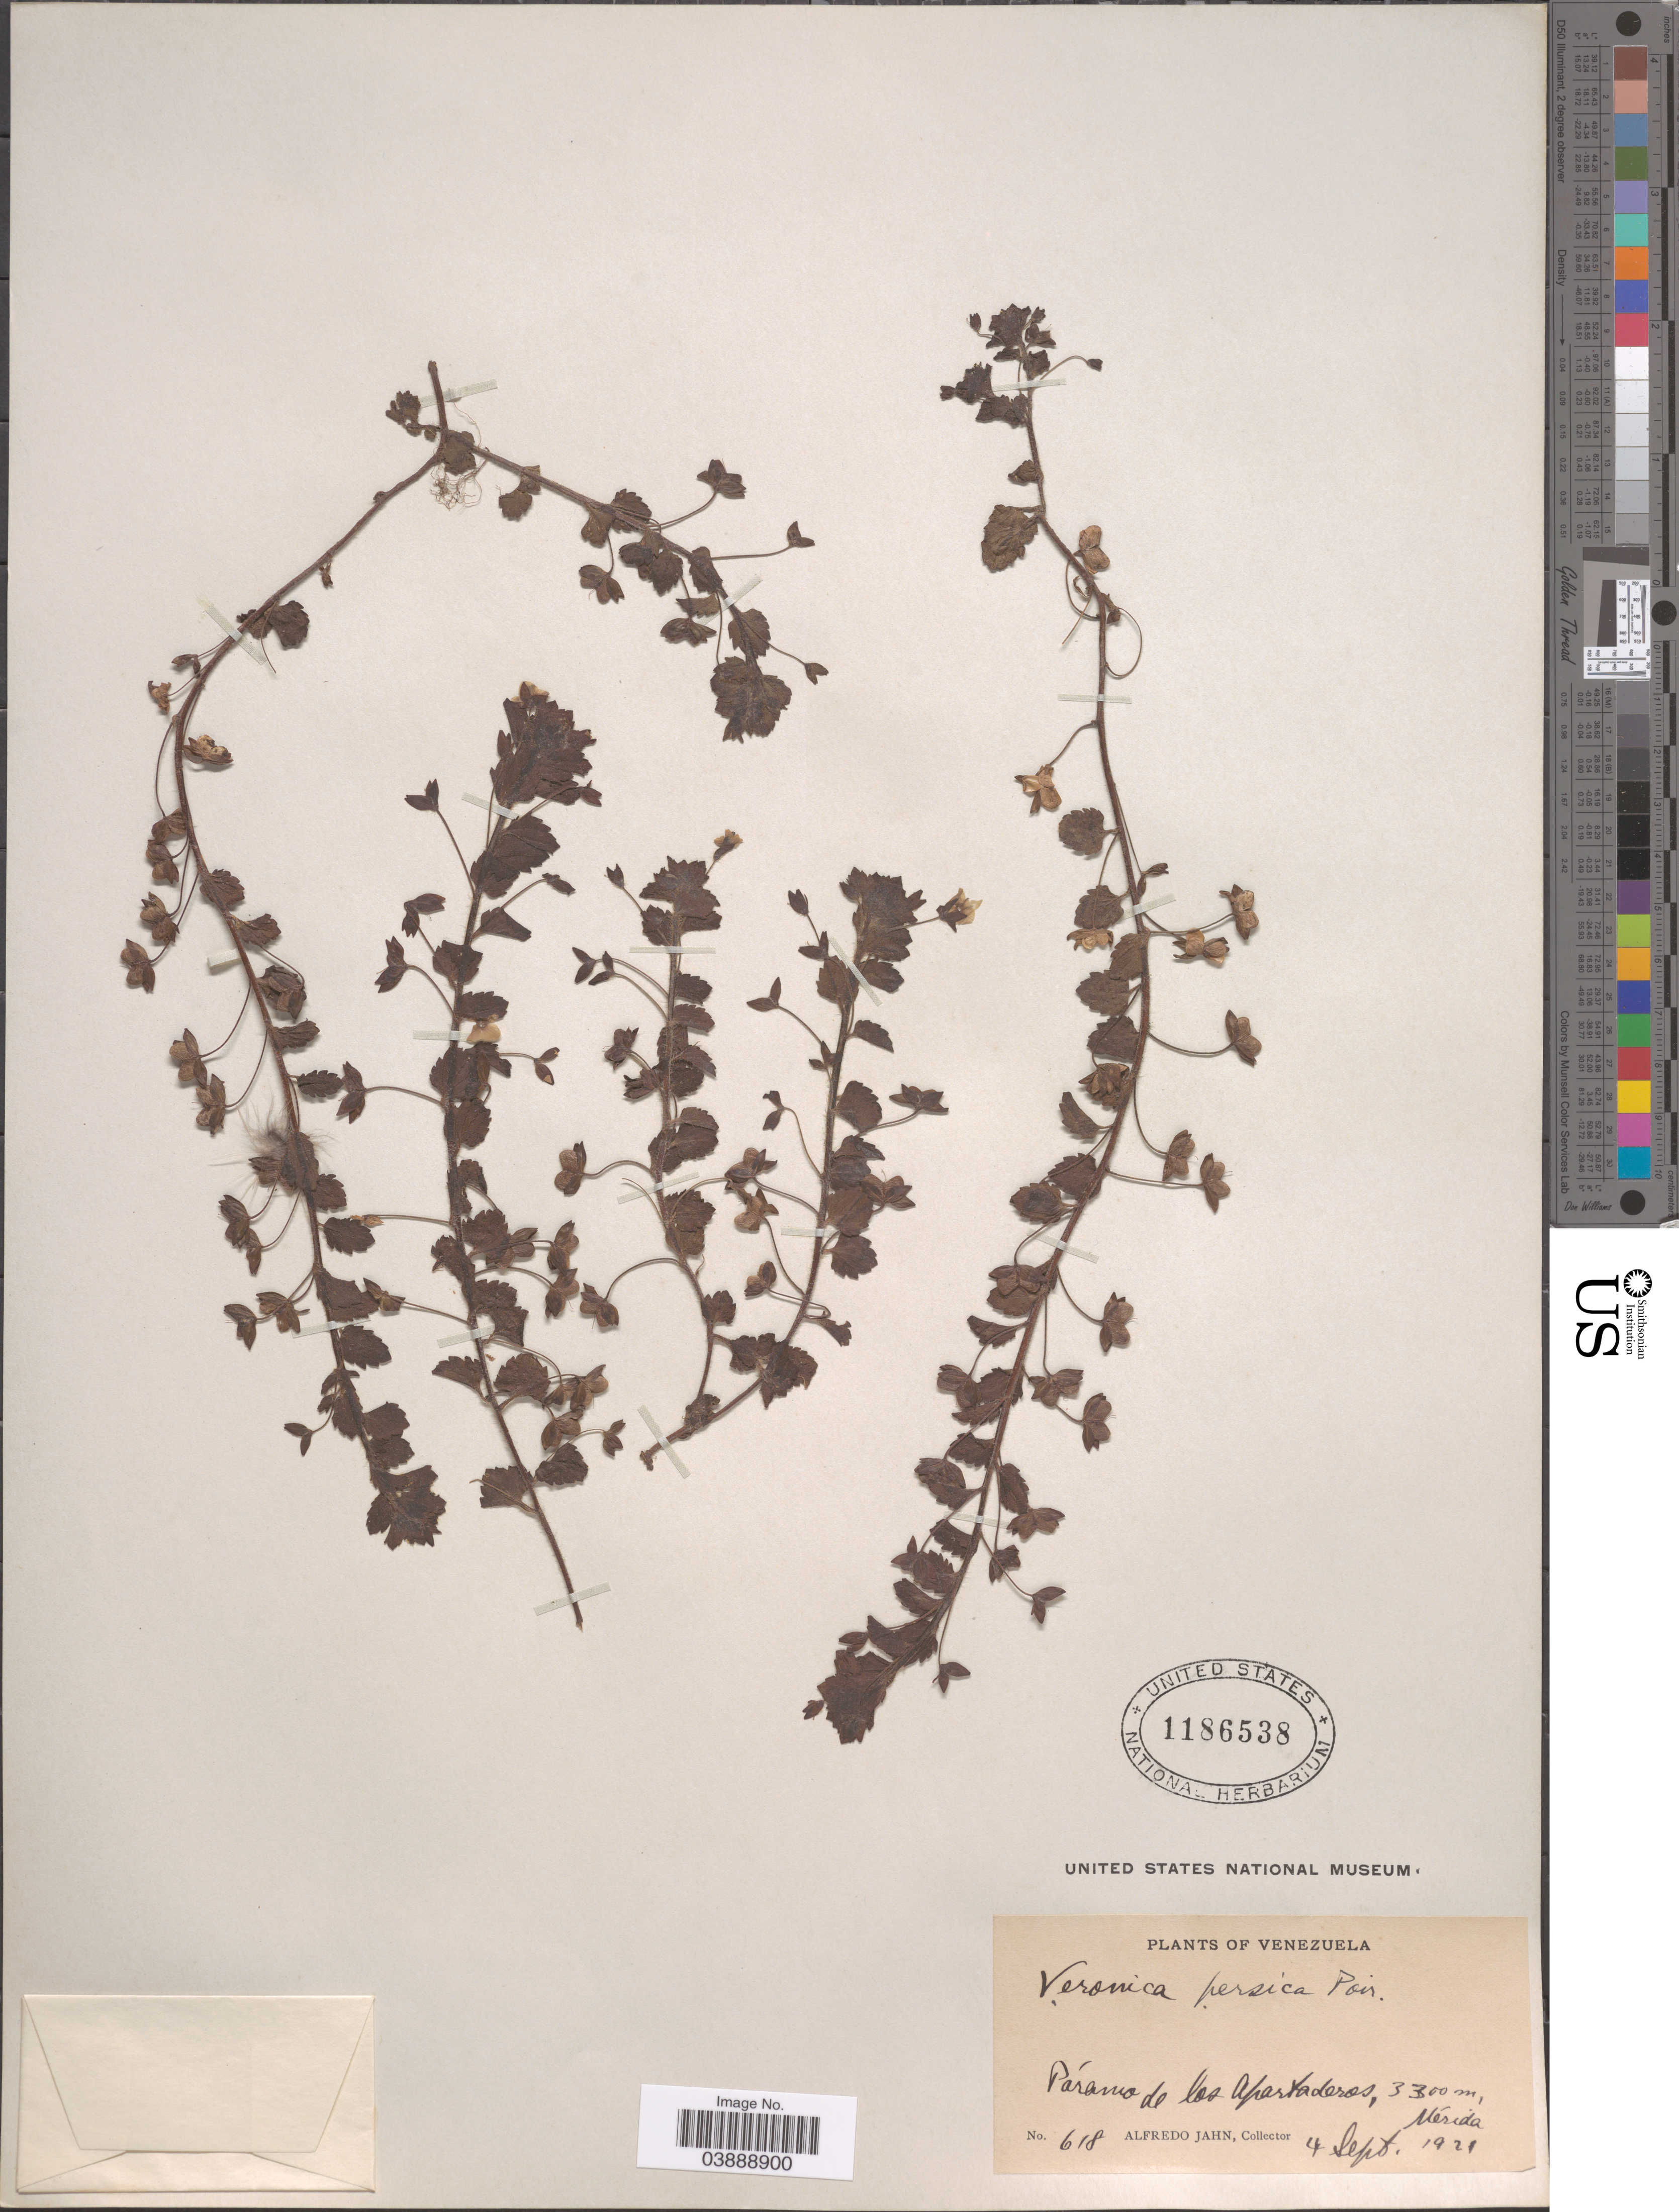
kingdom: Plantae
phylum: Tracheophyta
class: Magnoliopsida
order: Lamiales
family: Plantaginaceae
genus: Veronica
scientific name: Veronica persica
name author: Poir.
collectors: A. Jahn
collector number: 618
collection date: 1921-09-04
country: Venezuela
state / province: Merida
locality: Páramo de los Apartaderos.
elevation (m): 3300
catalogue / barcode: US 1186538